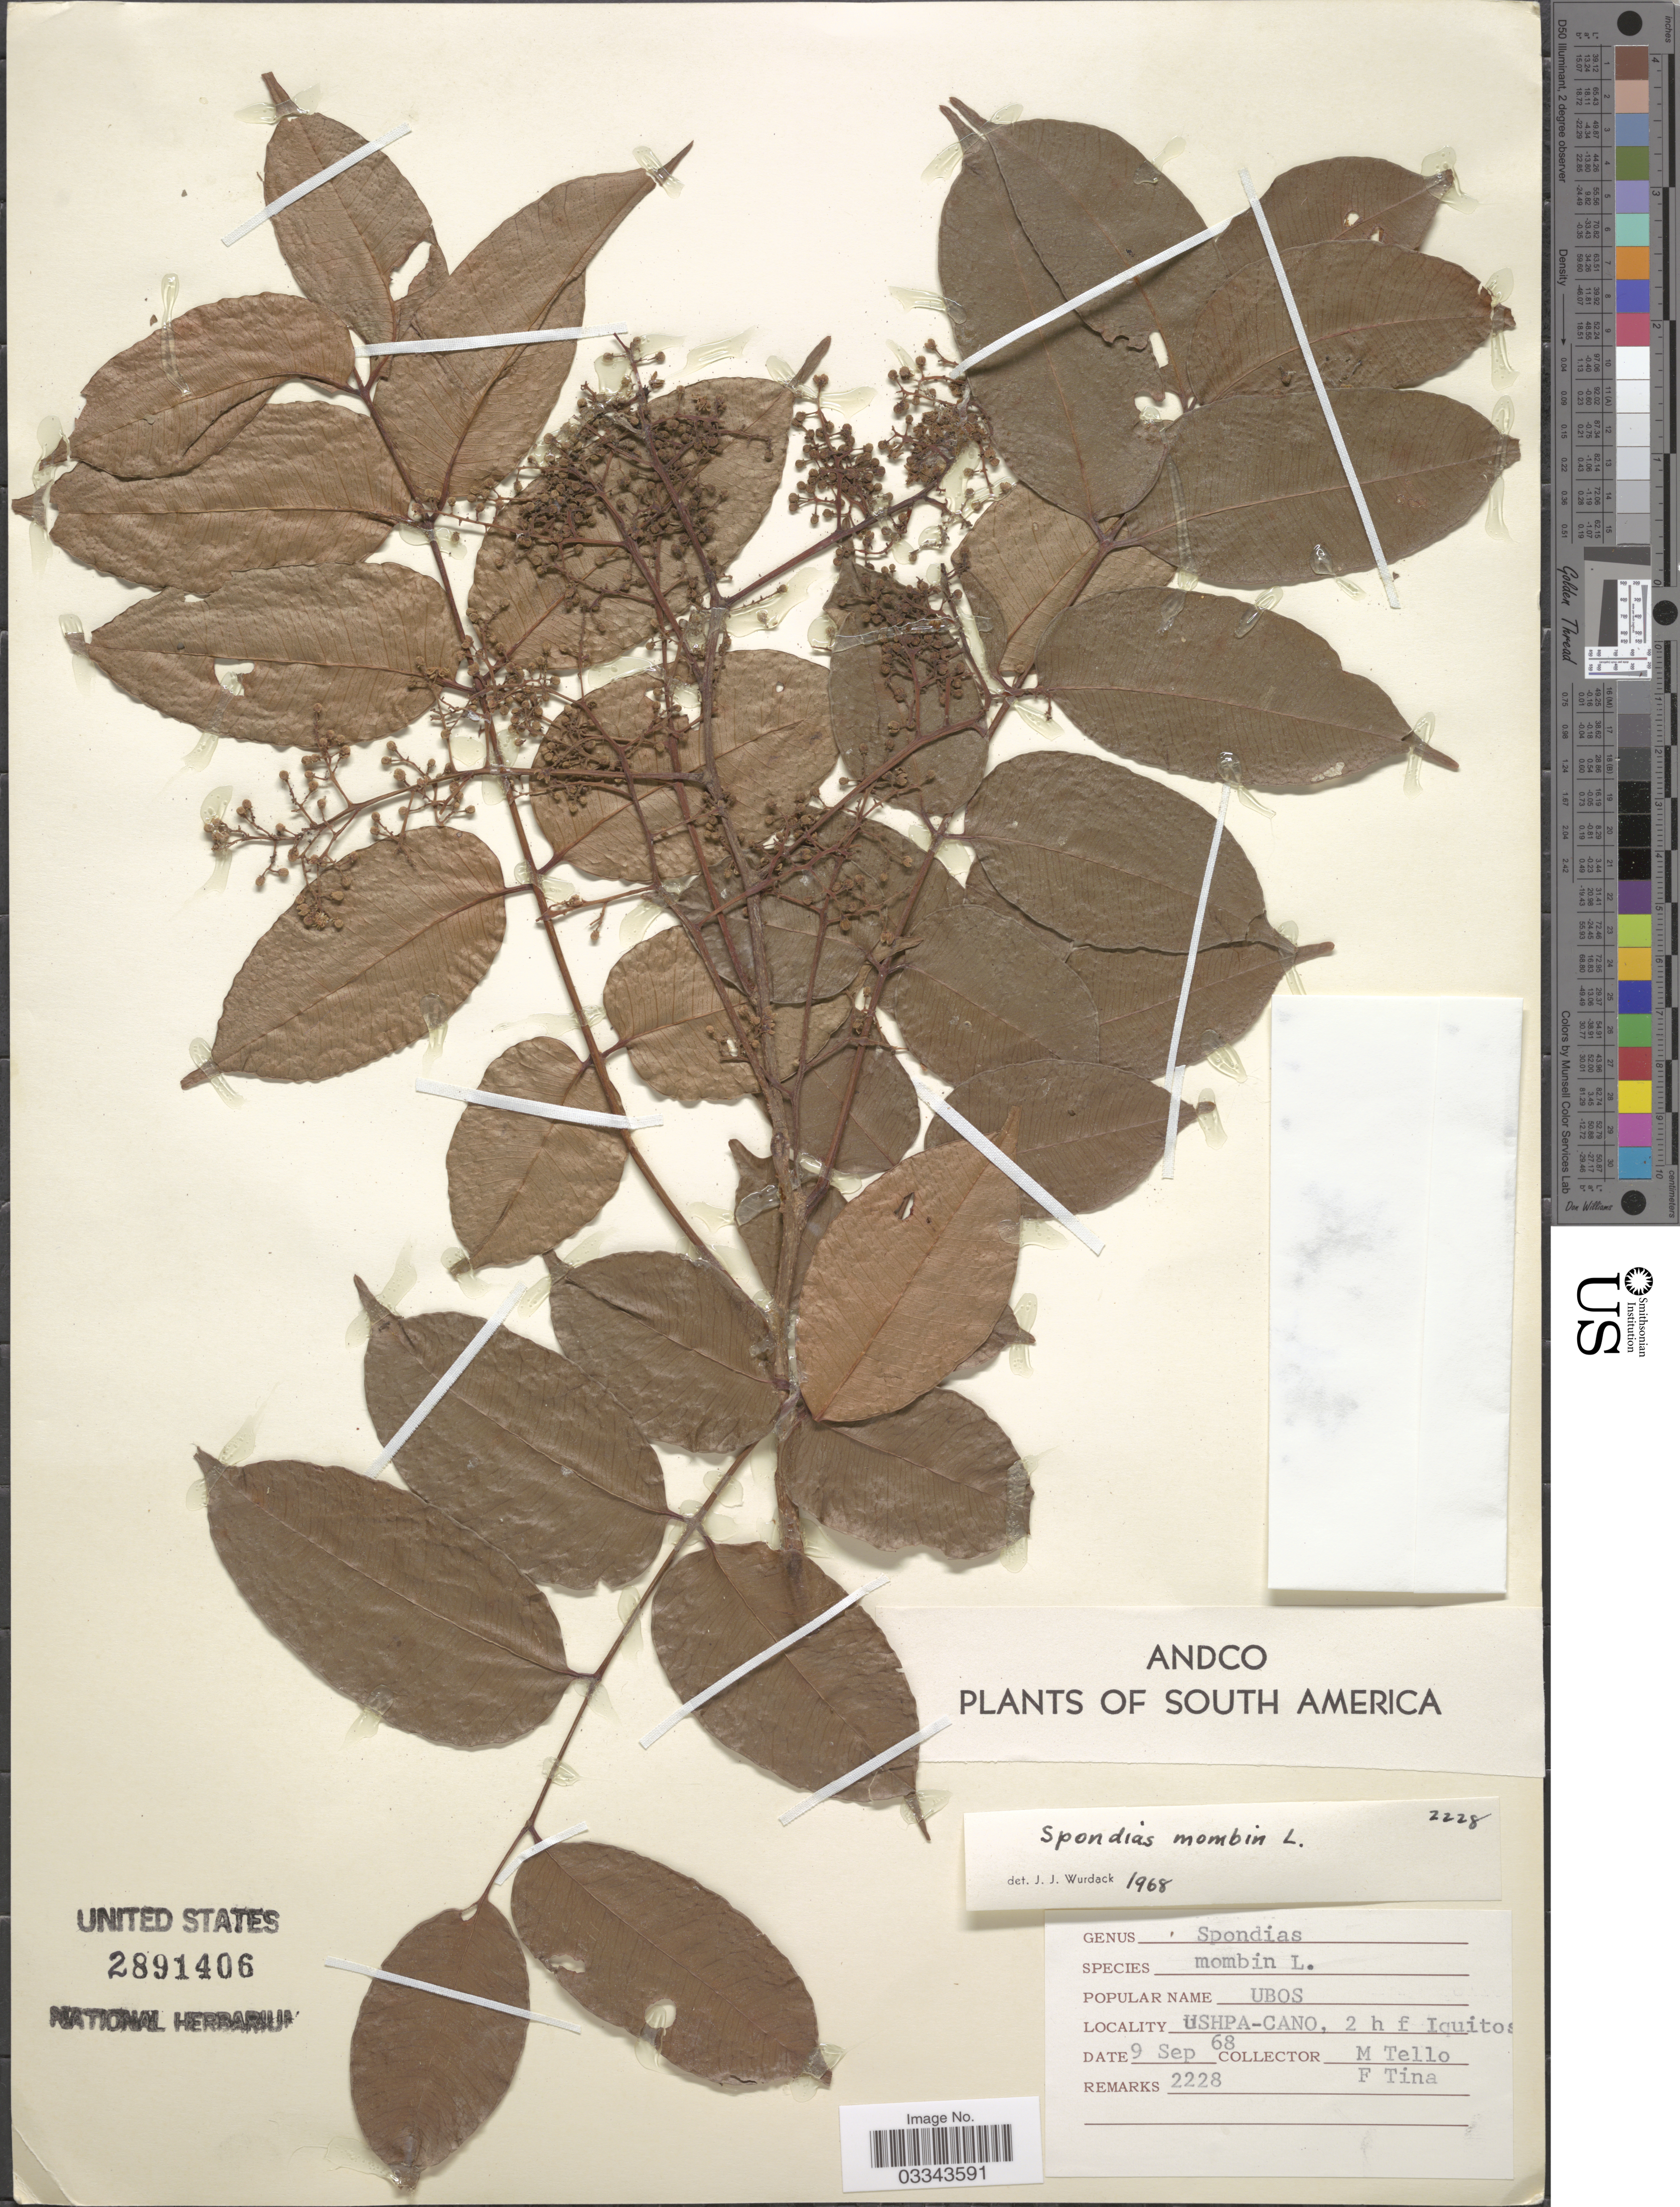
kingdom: Plantae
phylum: Tracheophyta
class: Magnoliopsida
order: Sapindales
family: Anacardiaceae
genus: Spondias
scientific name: Spondias mombin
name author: L.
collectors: M. Tello & F. Tina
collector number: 2228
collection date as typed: Transcribed d/m/y: 9/9/68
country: Peru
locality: Andco, USHPA-Cano, 2 h f Iquitos.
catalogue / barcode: US 2891406